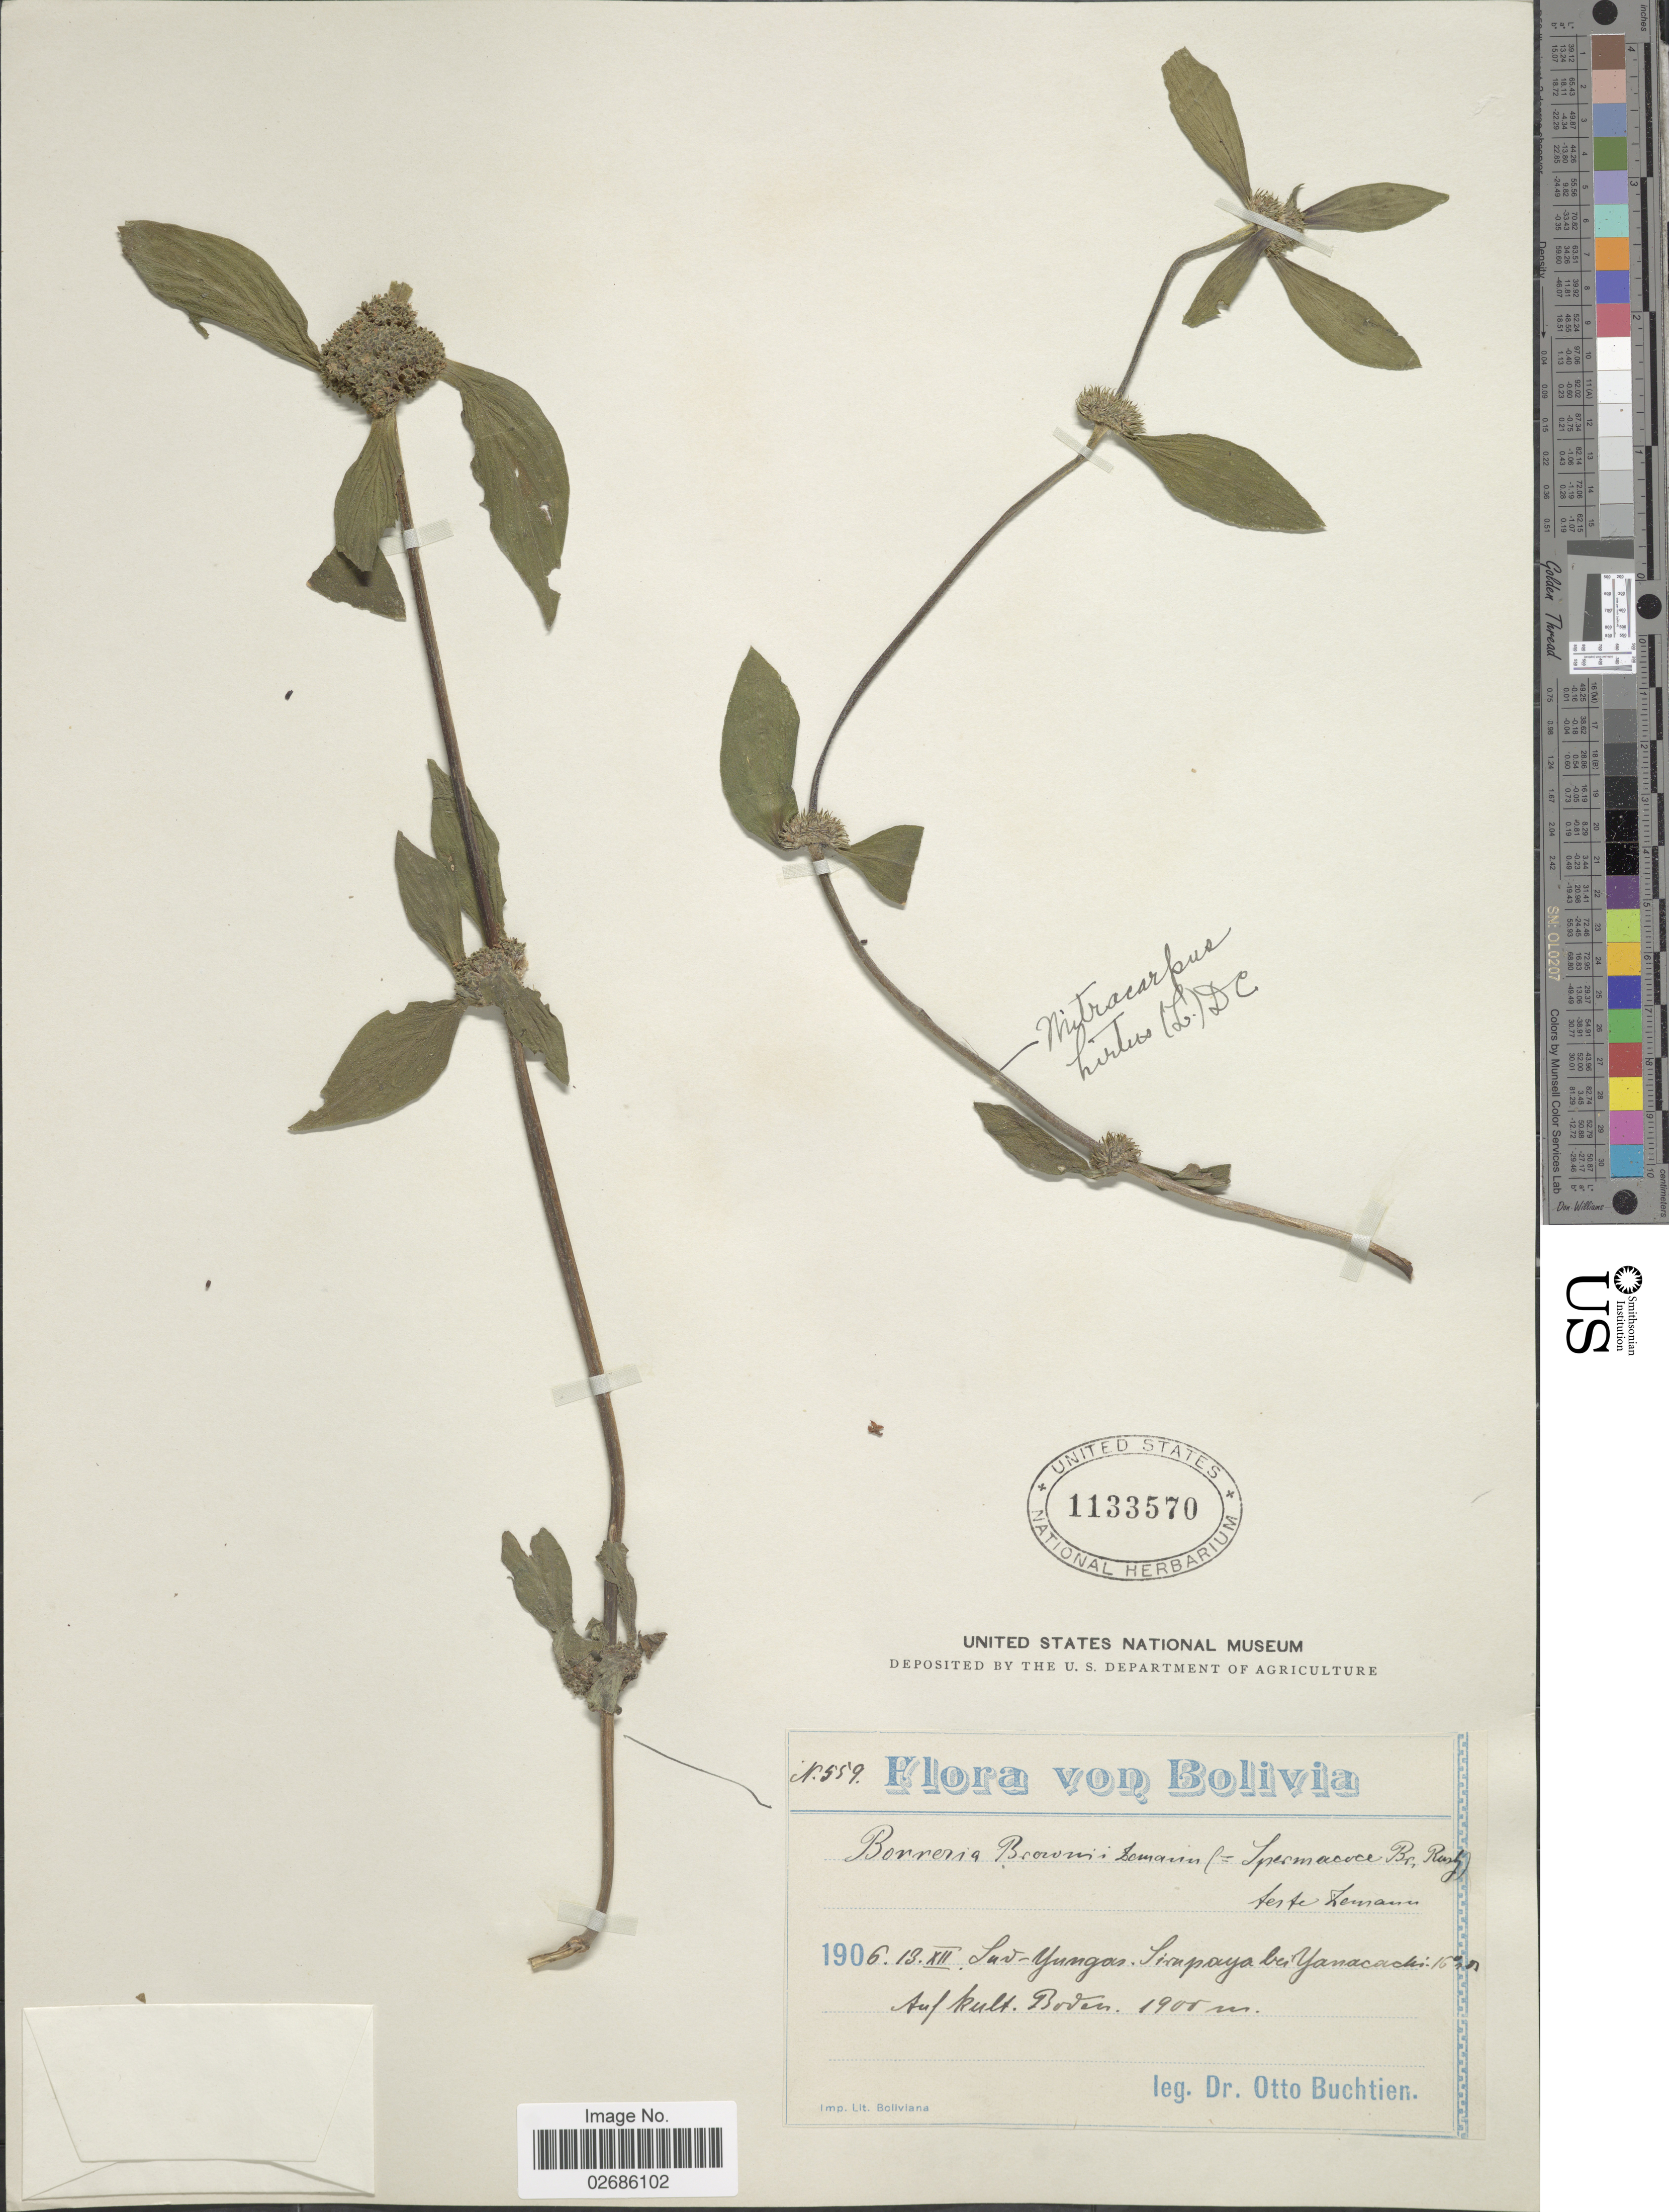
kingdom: Plantae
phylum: Tracheophyta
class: Magnoliopsida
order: Gentianales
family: Rubiaceae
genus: Borreria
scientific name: Borreria brownii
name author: Standl.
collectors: O. Buchtien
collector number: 559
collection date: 1906-12-13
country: Bolivia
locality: Sud-Yungas. Sirupaya bei Yanacadu. Auf kult. Boven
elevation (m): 1900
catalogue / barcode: US 1133570